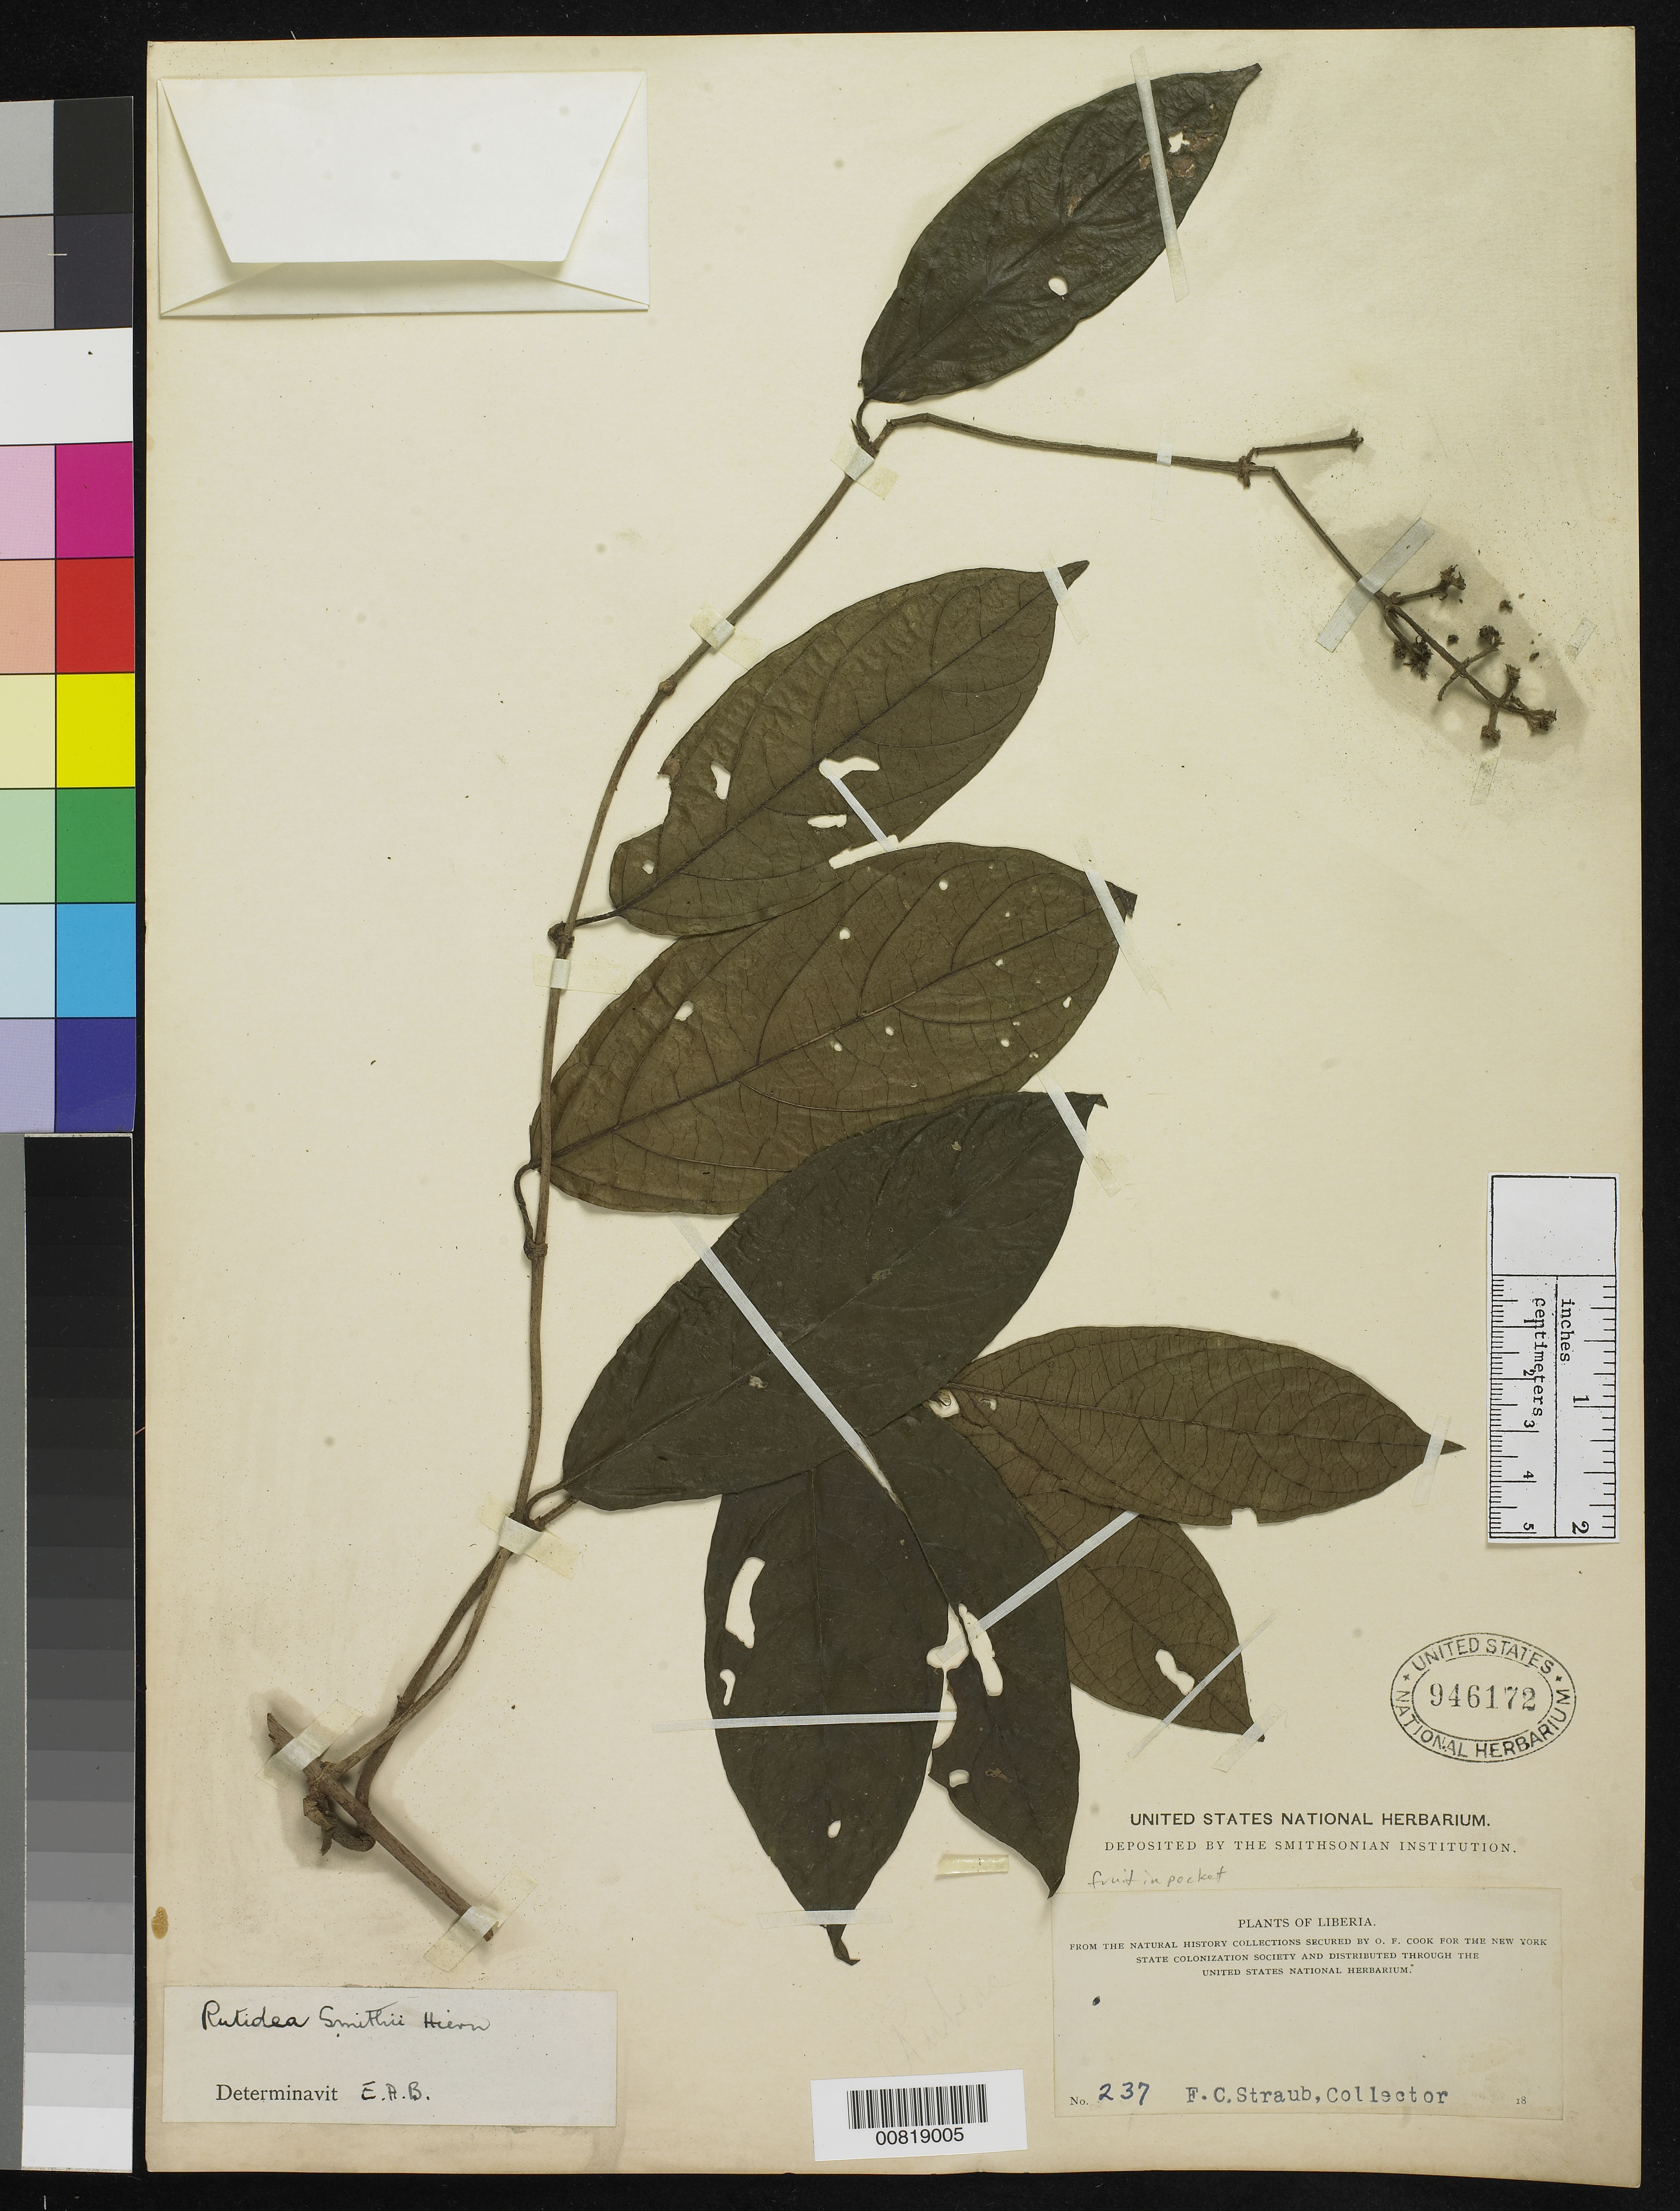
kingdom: Plantae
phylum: Tracheophyta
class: Magnoliopsida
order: Gentianales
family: Rubiaceae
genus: Rutidea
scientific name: Rutidea smithii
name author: Hiern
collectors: F. Straub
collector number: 237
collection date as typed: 18--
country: Liberia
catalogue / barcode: US 946172